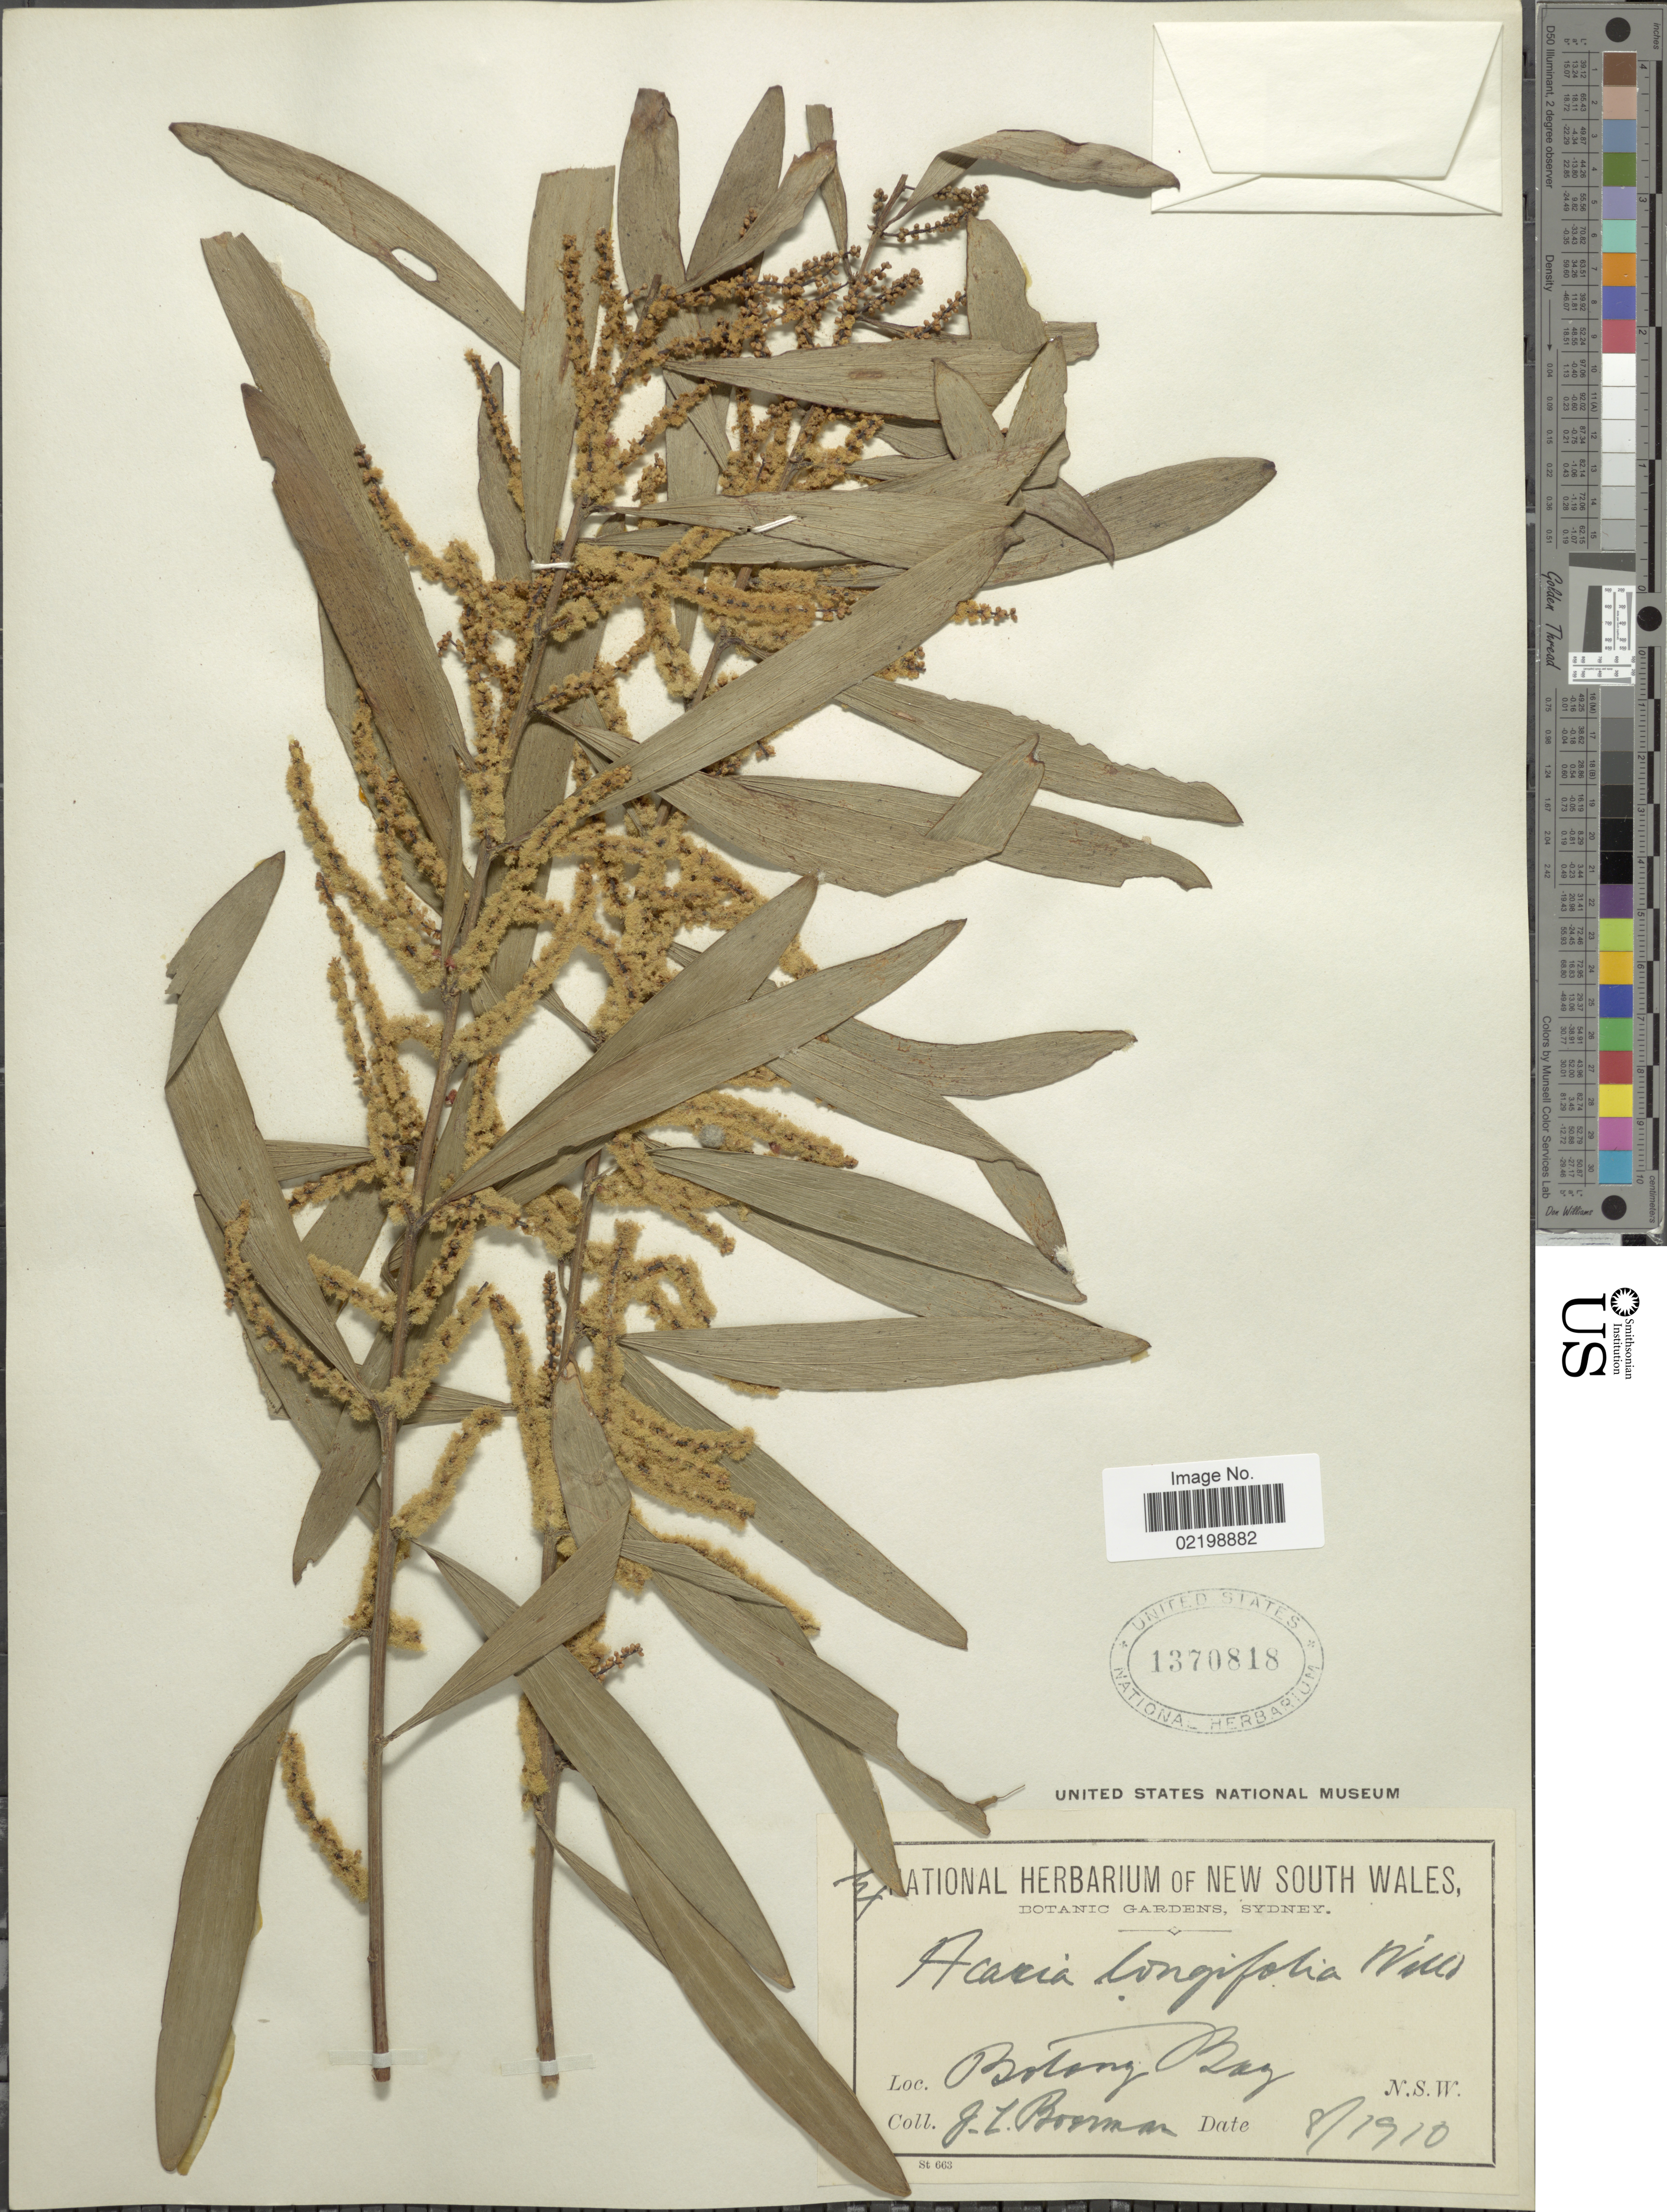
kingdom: Plantae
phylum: Tracheophyta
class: Magnoliopsida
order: Fabales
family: Fabaceae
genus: Acacia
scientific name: Acacia longifolia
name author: (Andrews) Willd.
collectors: J. Boorman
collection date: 1910-08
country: Australia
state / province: New South Wales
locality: Bottom Bag, N.S.W.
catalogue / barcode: US 1370818